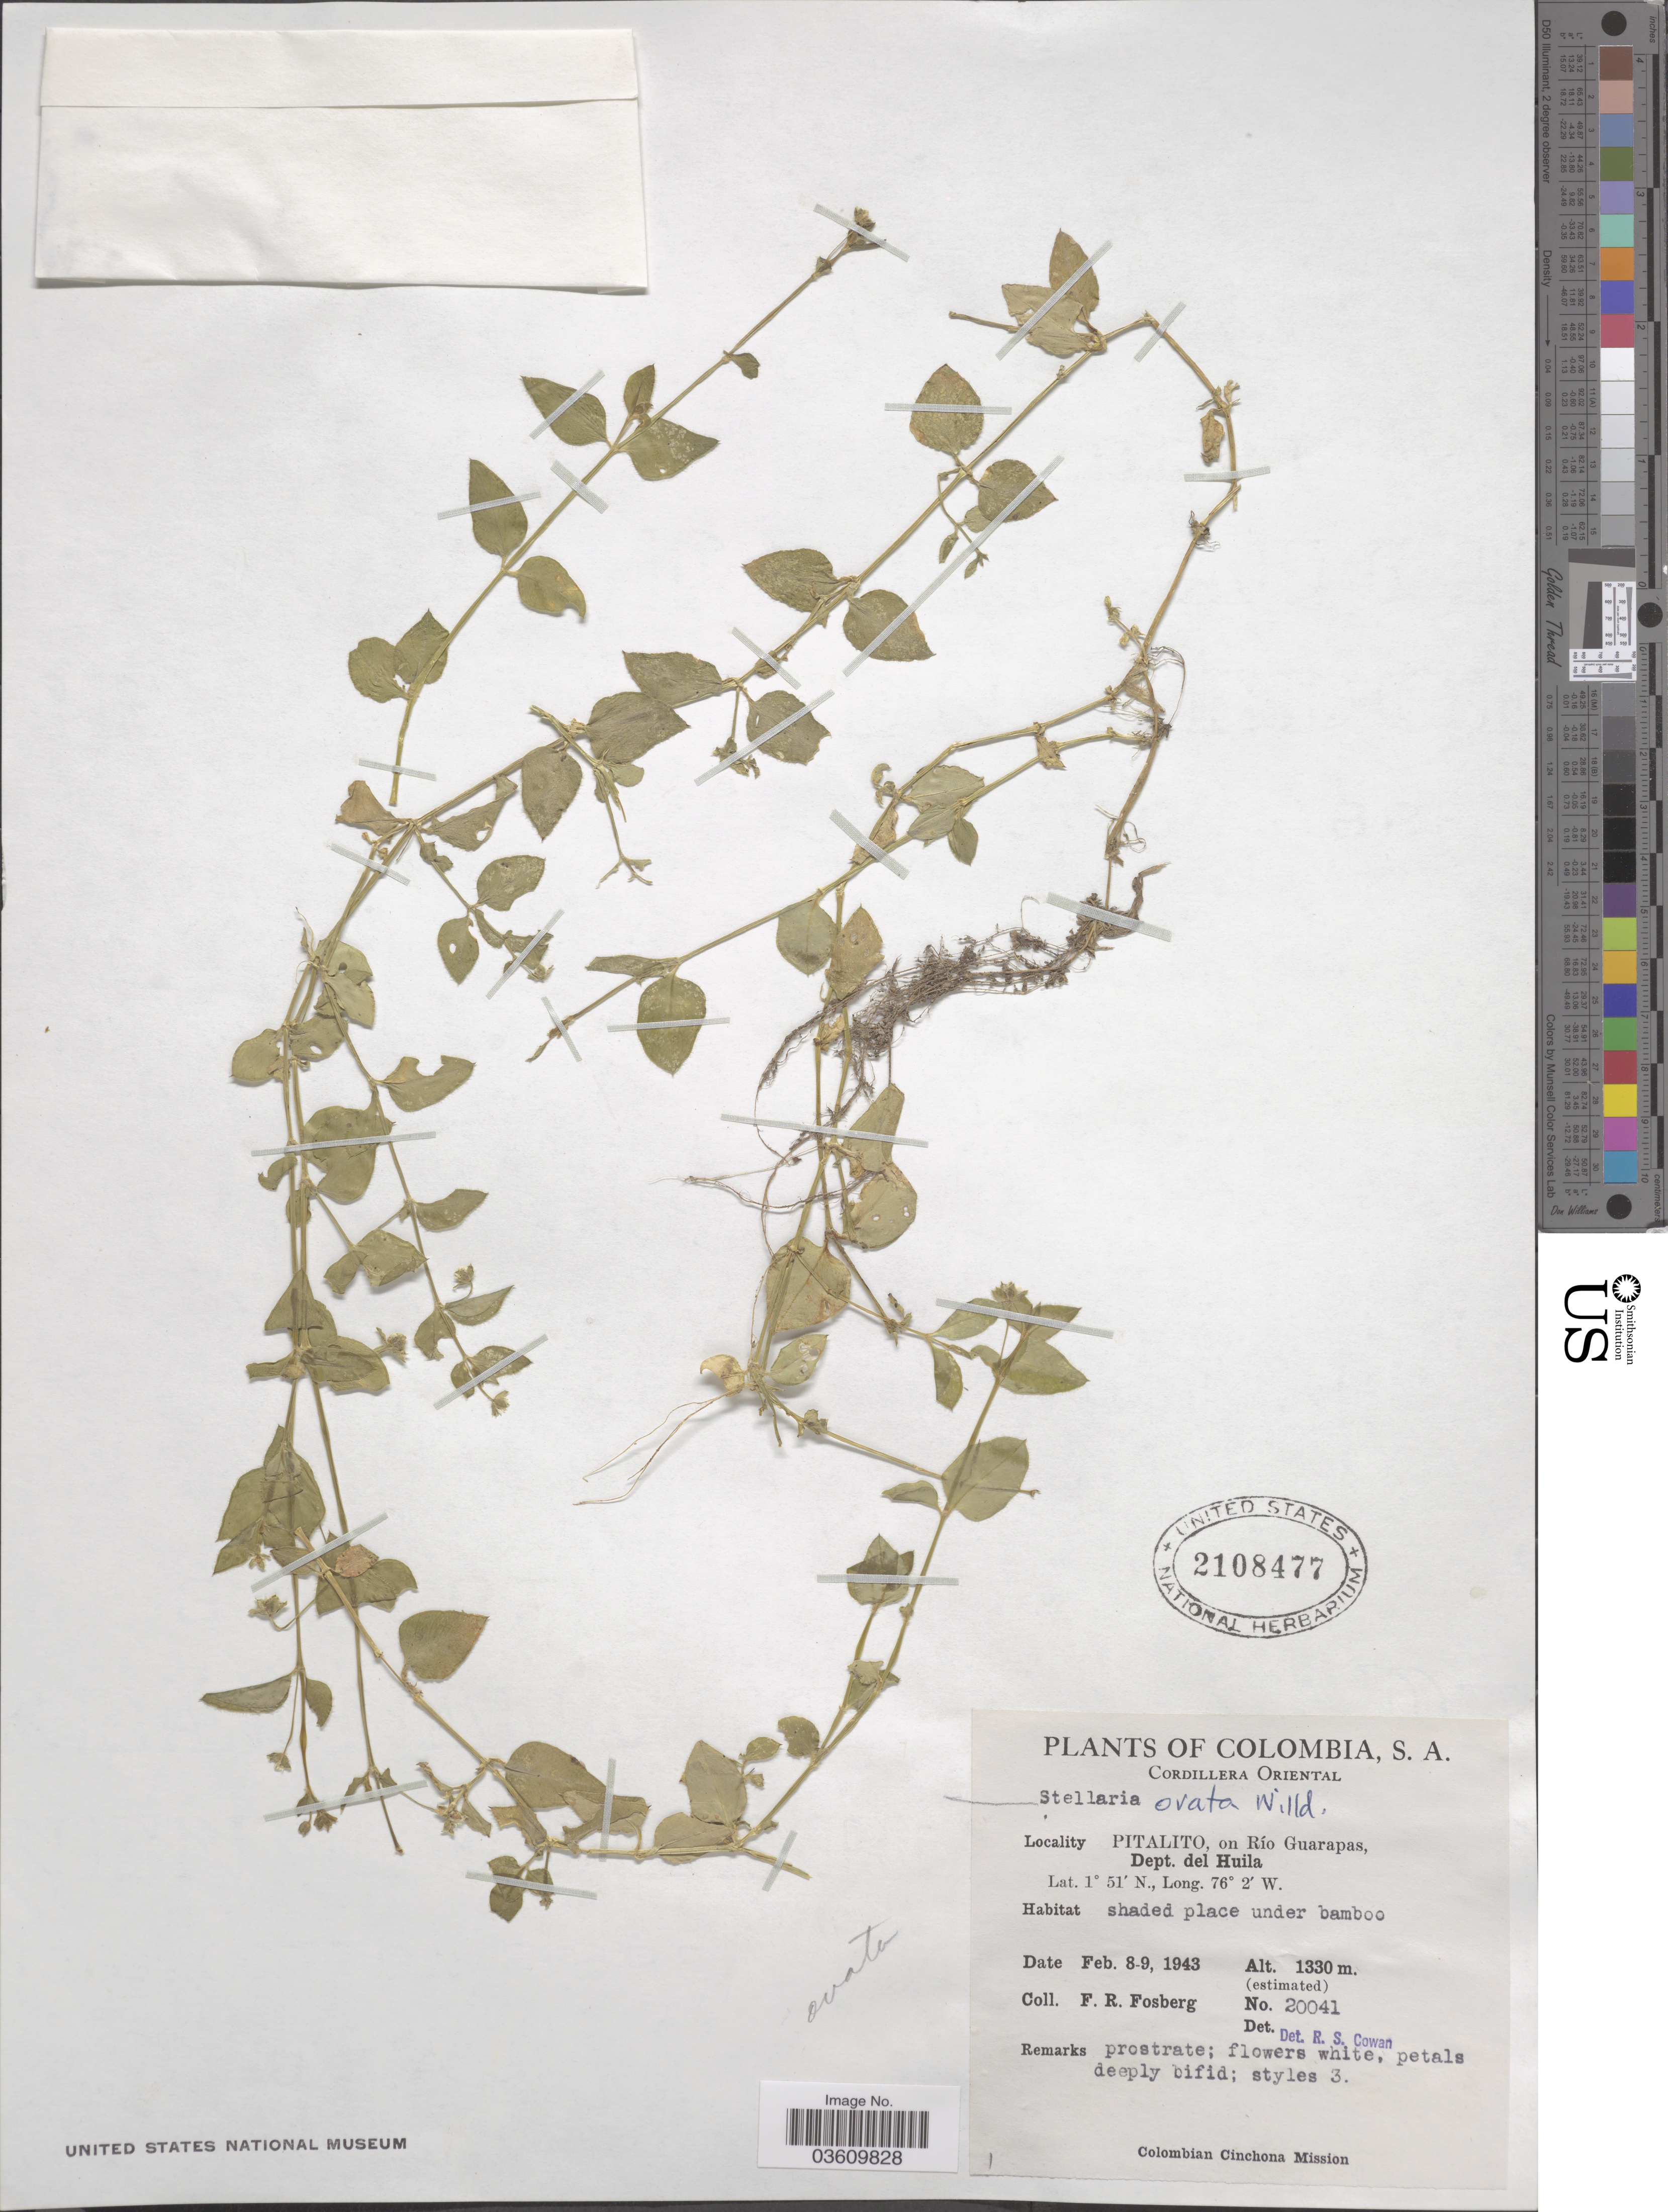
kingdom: Plantae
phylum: Tracheophyta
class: Magnoliopsida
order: Caryophyllales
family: Caryophyllaceae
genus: Stellaria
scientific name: Stellaria ovata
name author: Willd.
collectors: F. R. Fosberg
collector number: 20041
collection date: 1943-02-08/1943-02-09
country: Colombia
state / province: Huila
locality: Cordillera Oriental. Pitalito, on Río Guarapas, Dept. del Huila.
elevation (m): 1330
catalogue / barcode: US 2108477